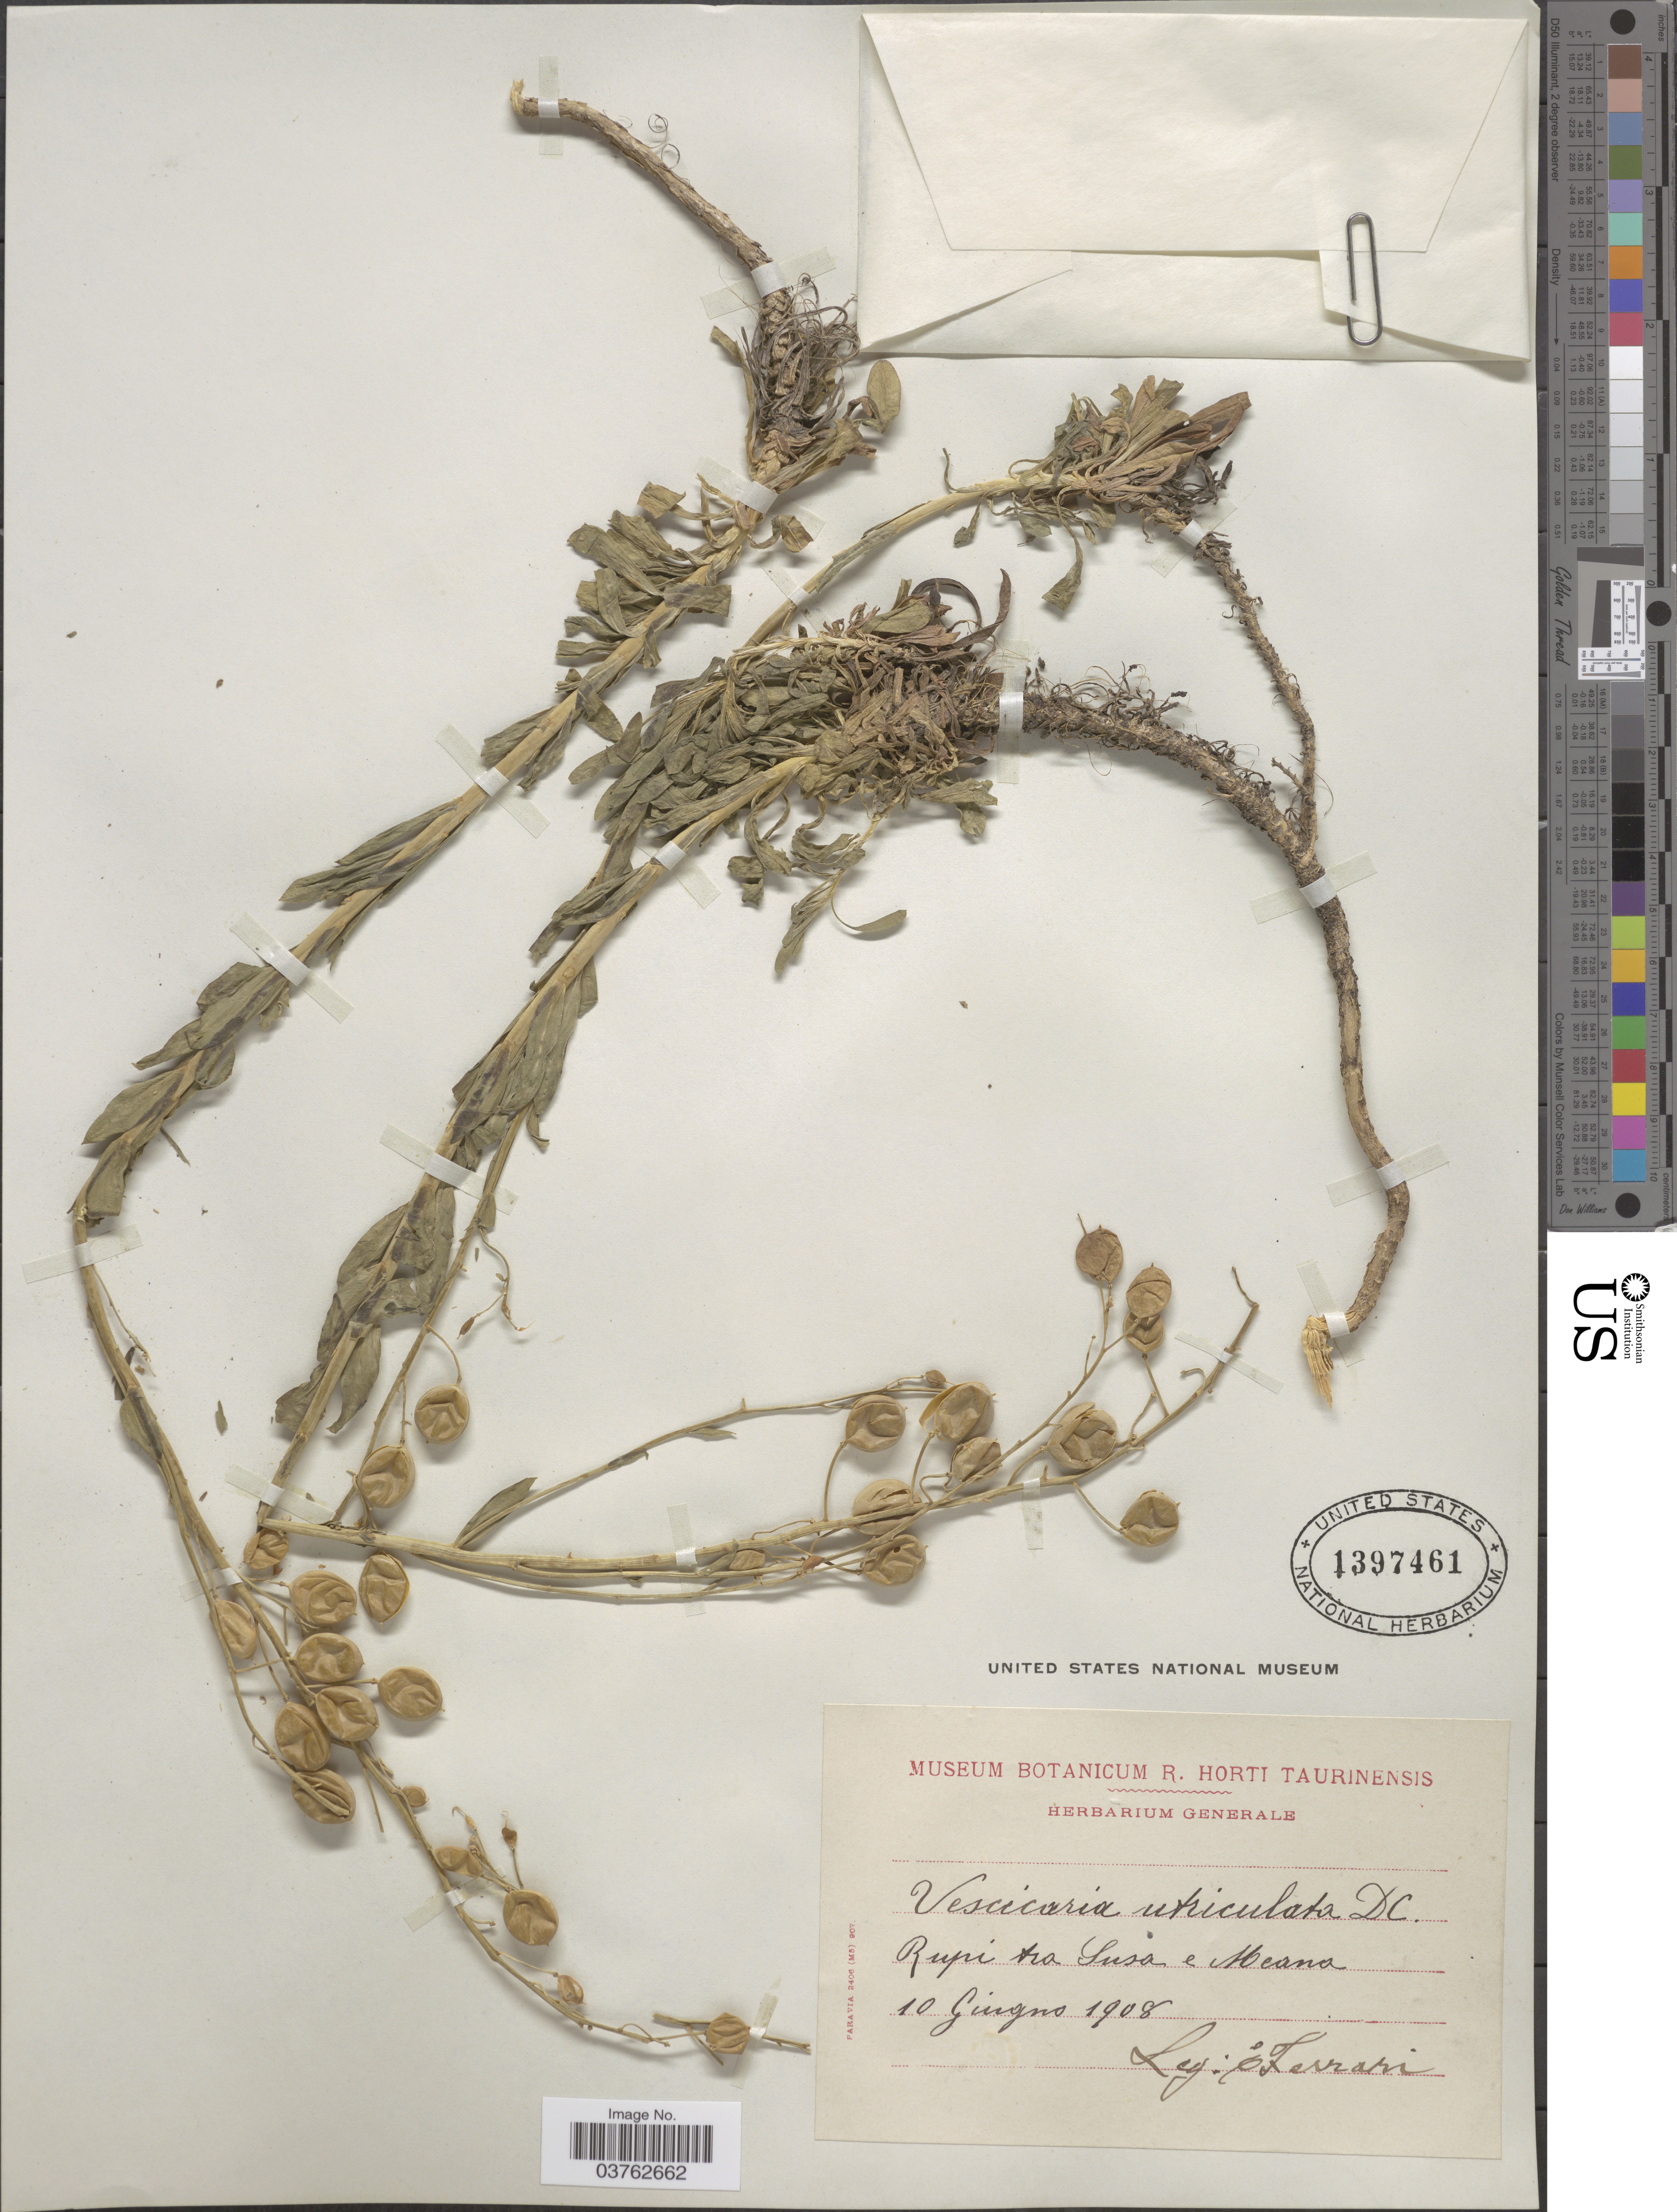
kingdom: Plantae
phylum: Tracheophyta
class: Magnoliopsida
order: Brassicales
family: Brassicaceae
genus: Physaria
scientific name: Physaria utriculata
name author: L.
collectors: E. Ferrari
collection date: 1908-06-10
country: Azerbaijan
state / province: Susa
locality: Rupi tra [interpreted] Susa e Meana.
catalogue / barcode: US 1397461